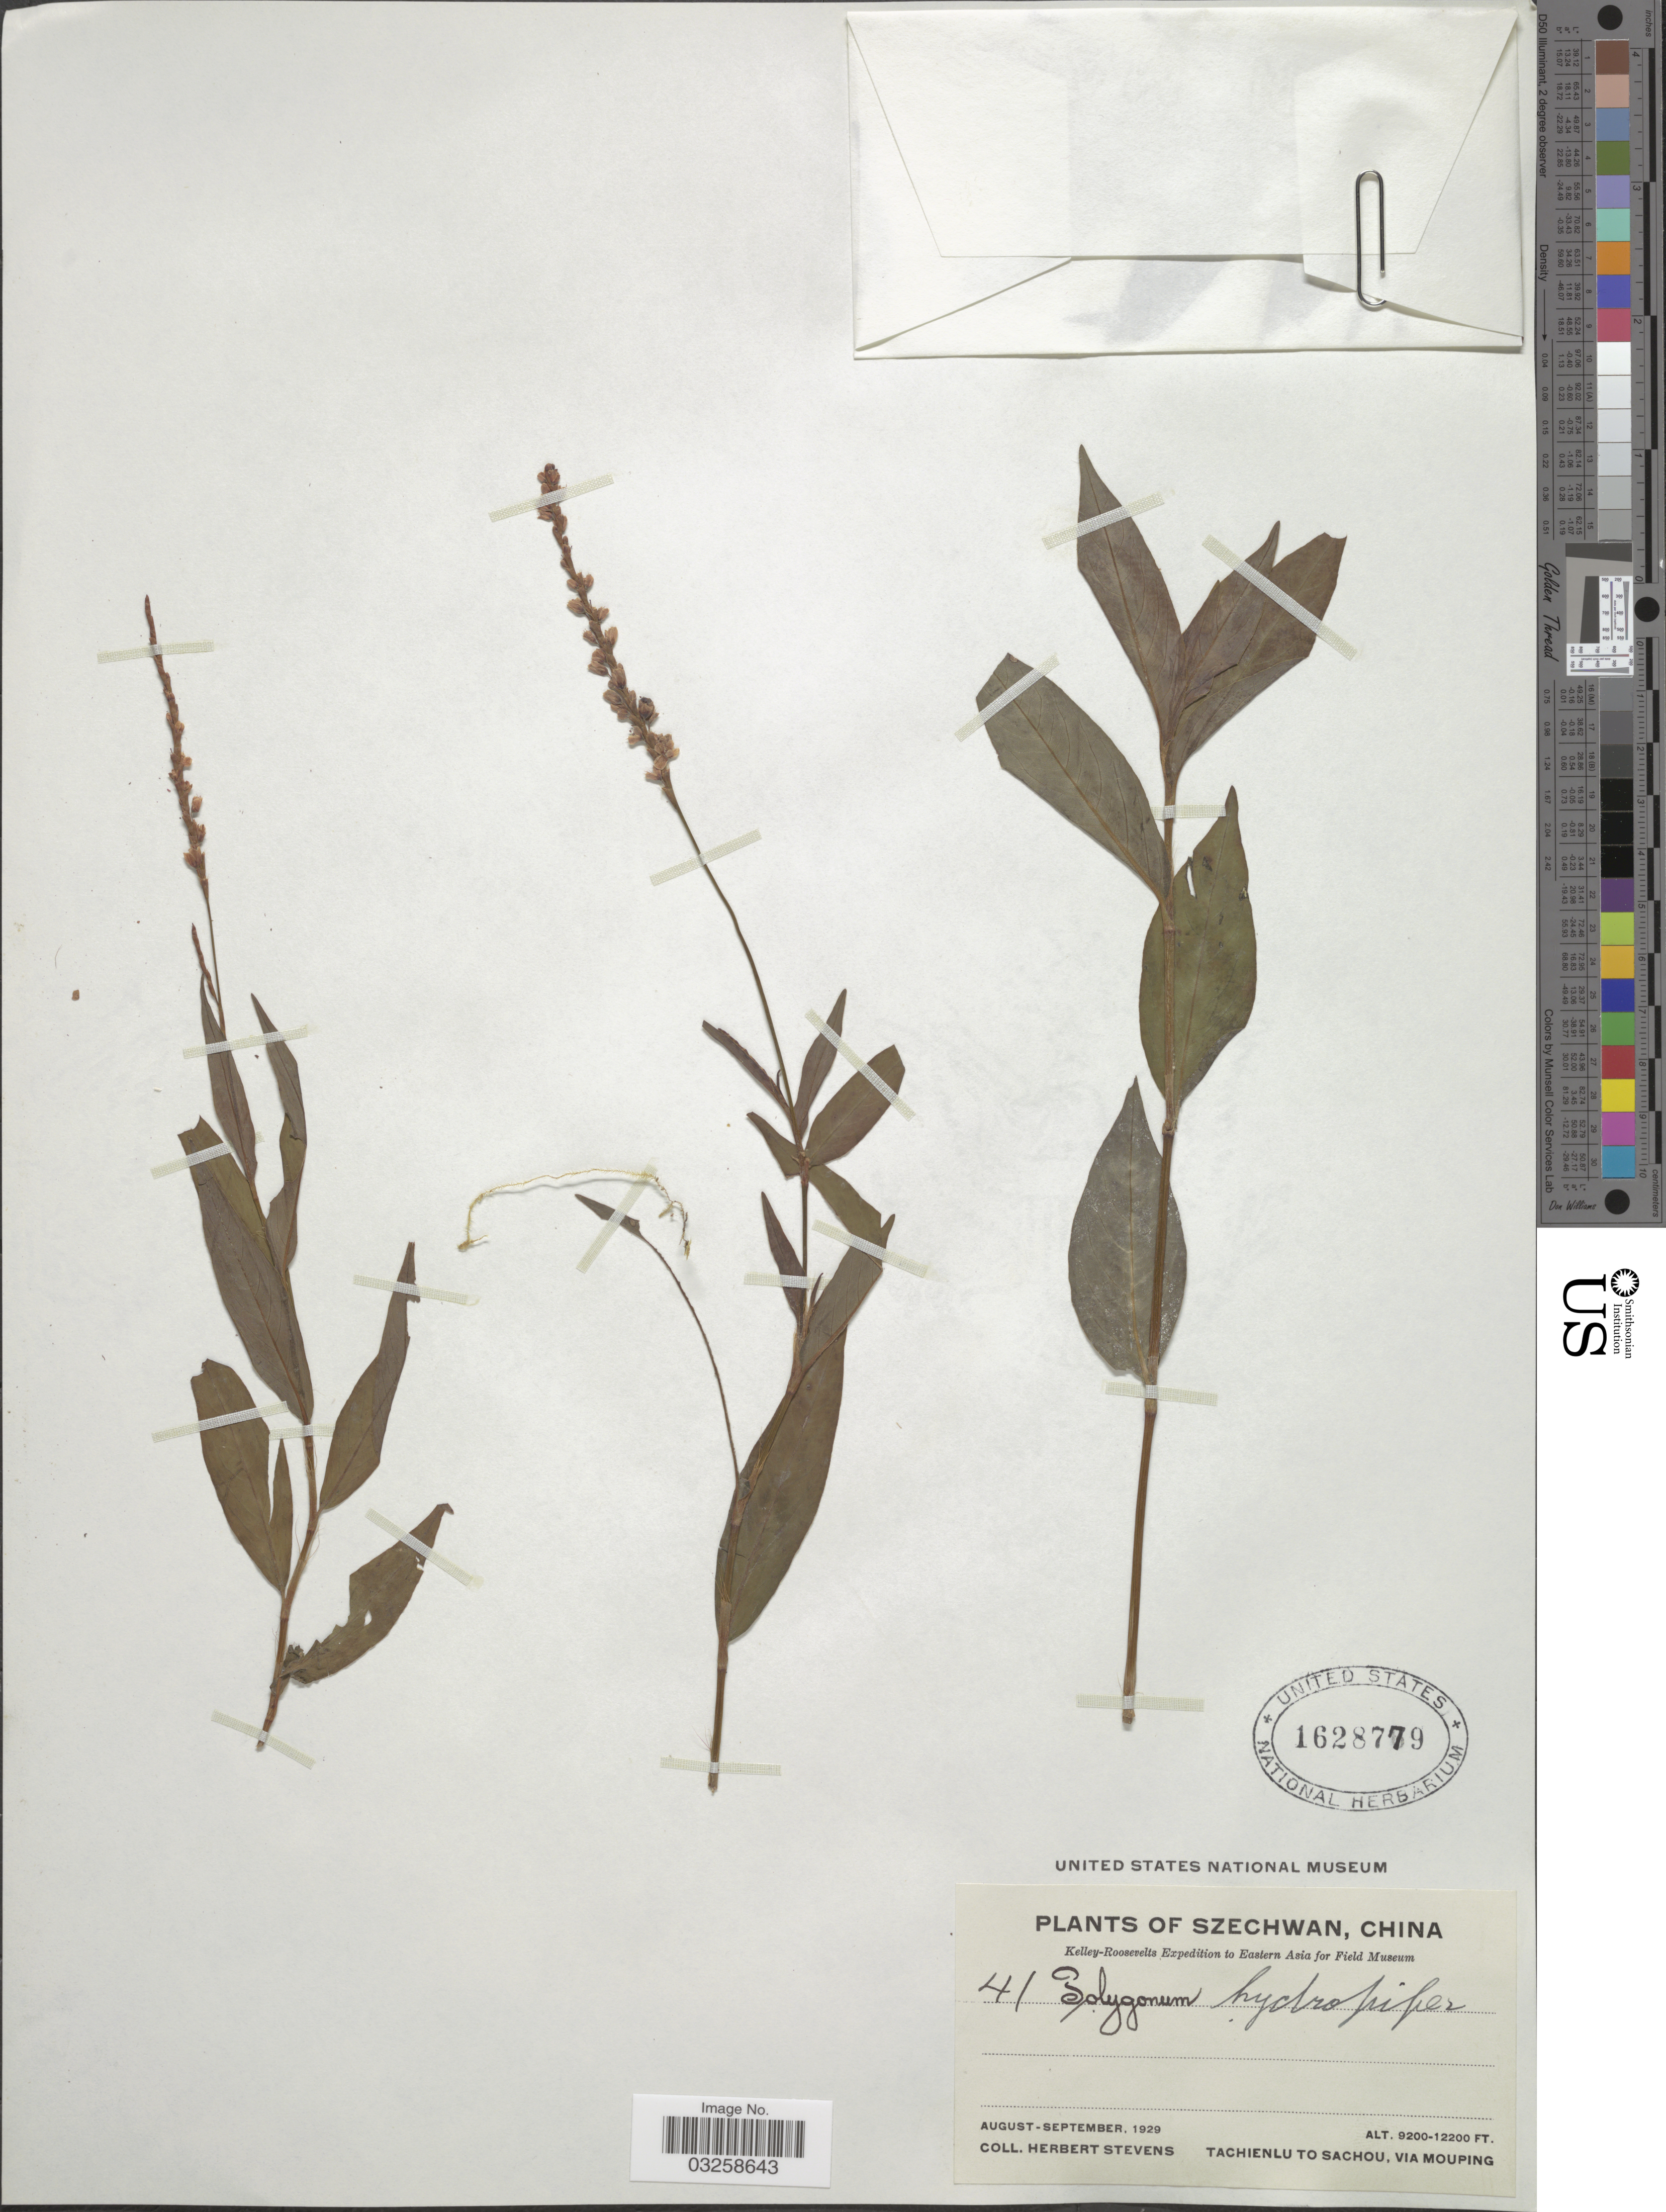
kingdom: Plantae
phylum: Tracheophyta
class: Magnoliopsida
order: Caryophyllales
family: Polygonaceae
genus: Polygonum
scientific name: Polygonum hydropiper var. hydropiper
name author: L.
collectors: H. Stevens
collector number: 41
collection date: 1929-08/1929-09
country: China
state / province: Sichuan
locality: Szechwan. Tachienlu to Sachou, via Mouping.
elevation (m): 2804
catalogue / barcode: US 1628779